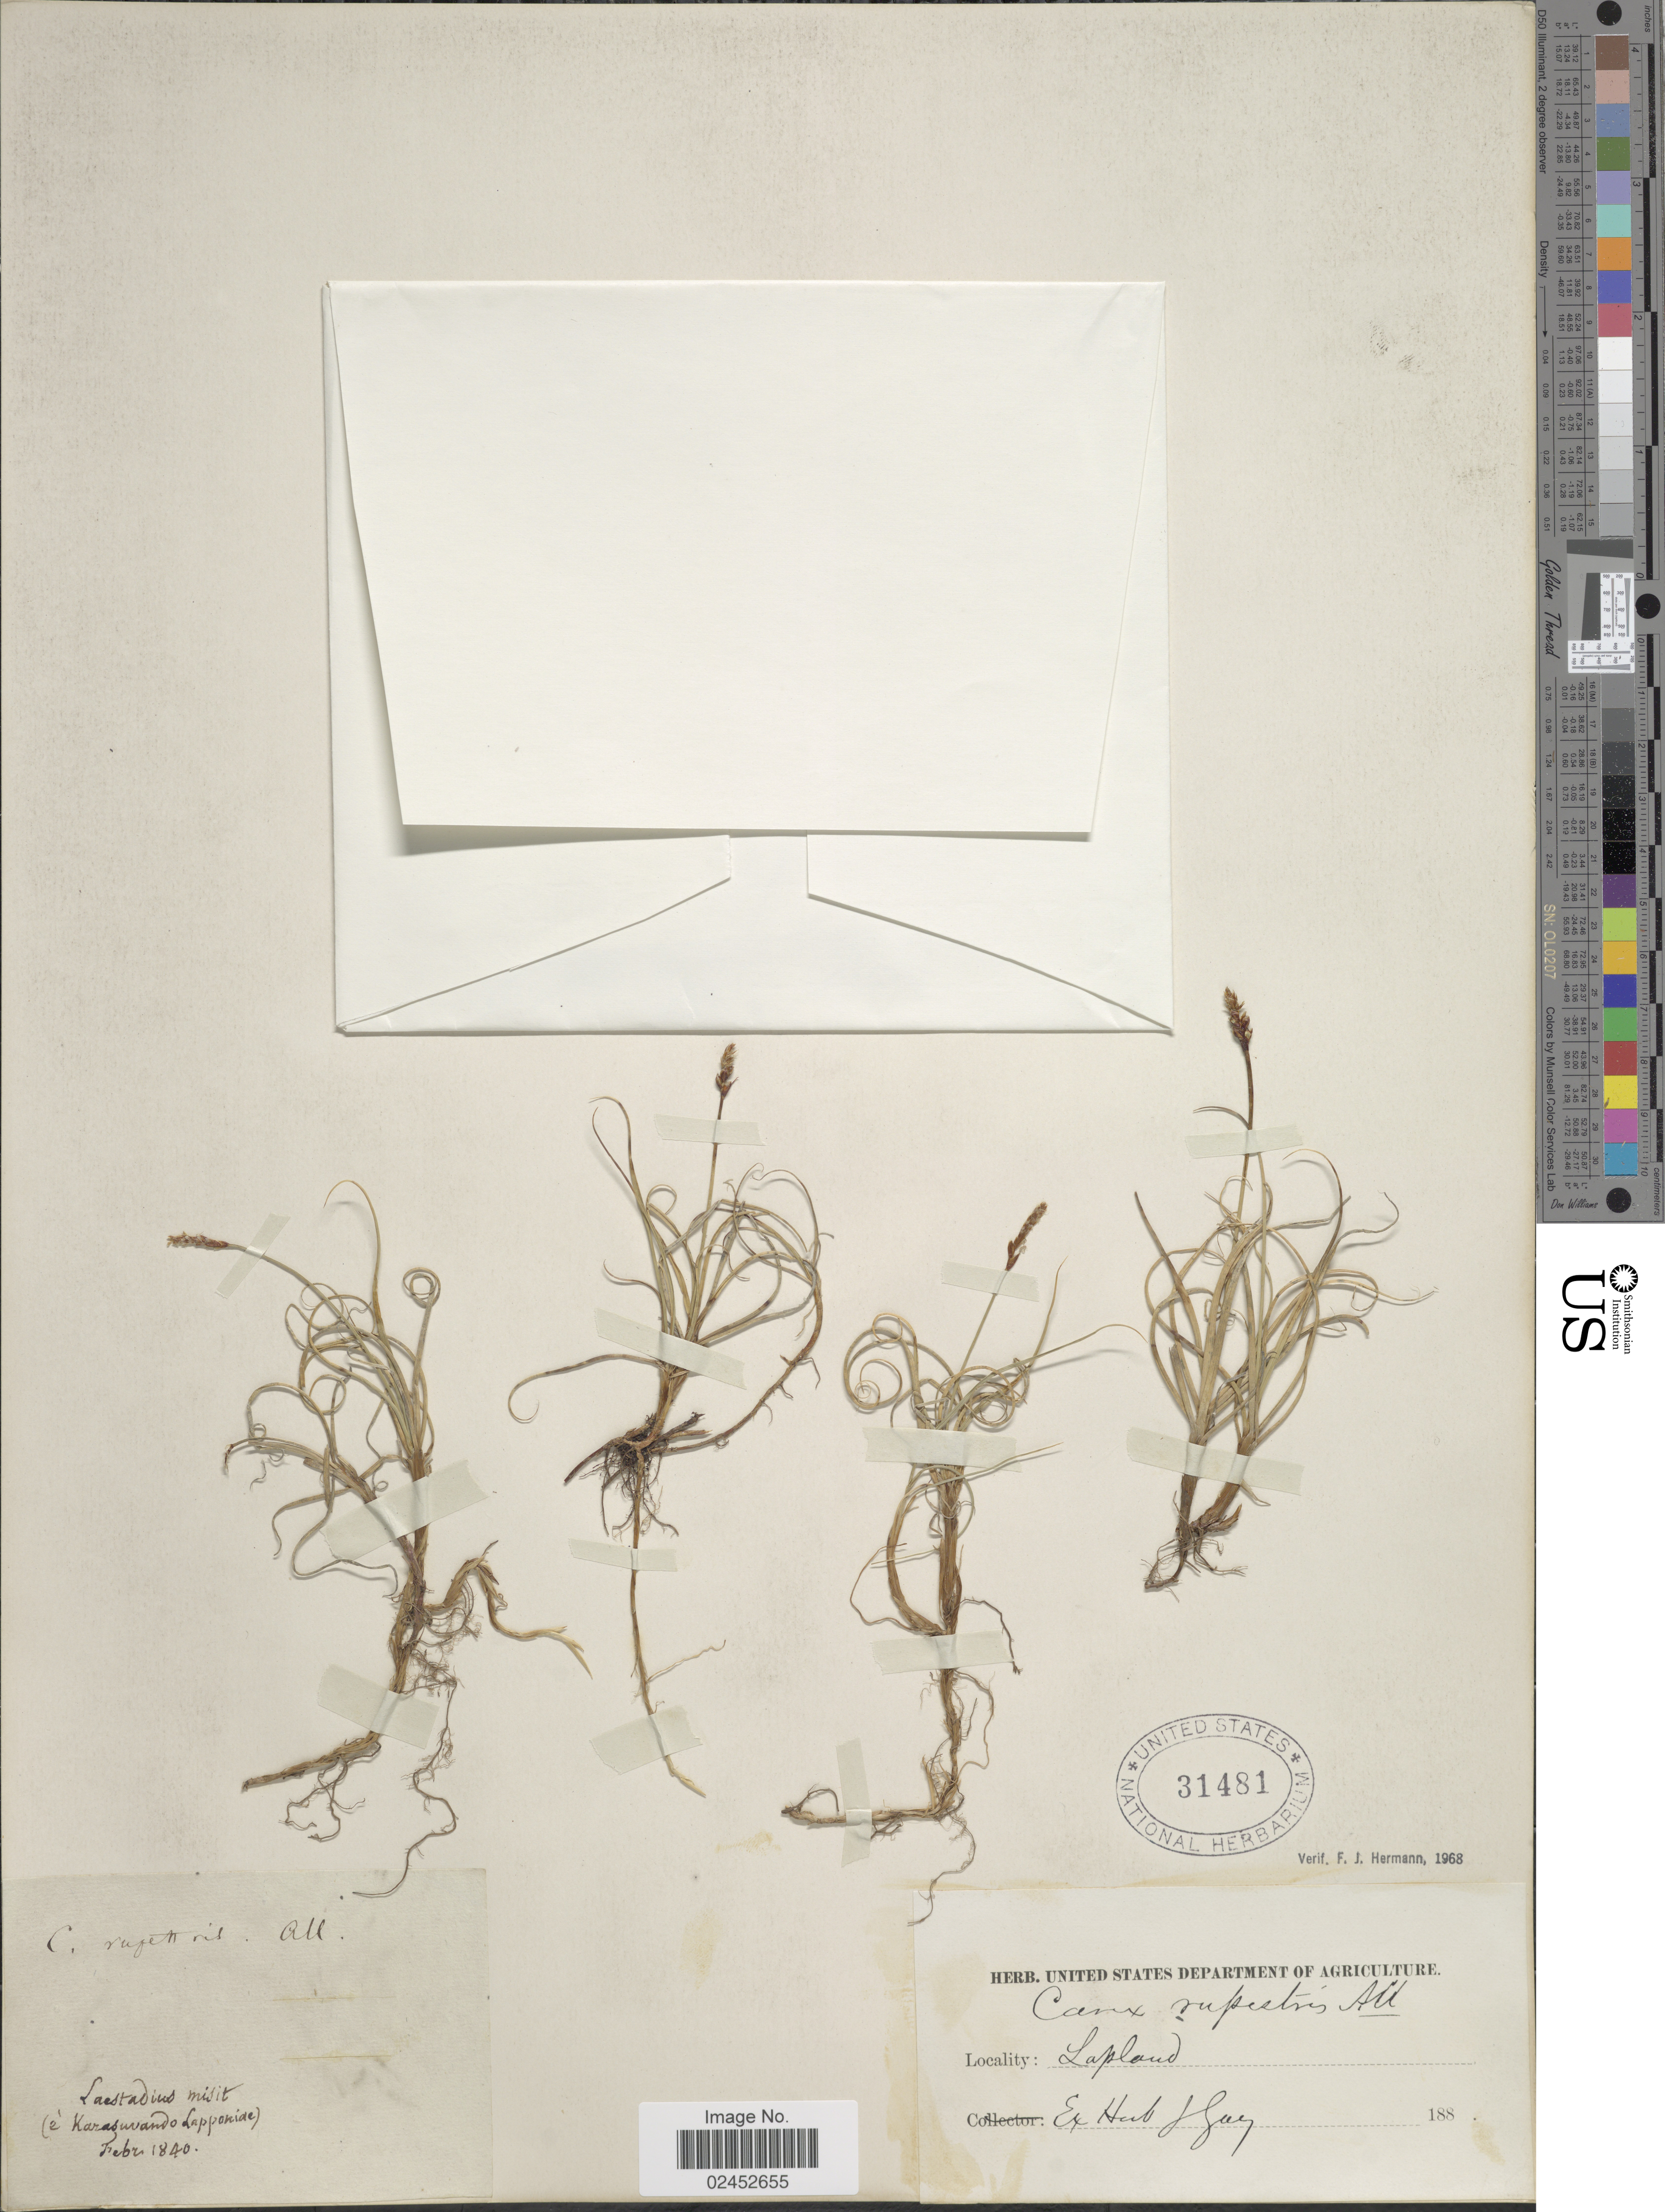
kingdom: Plantae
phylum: Tracheophyta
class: Liliopsida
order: Poales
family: Cyperaceae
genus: Carex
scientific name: Carex rupestris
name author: All.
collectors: ex herb. J. Gay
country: Finland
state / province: Lappi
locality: Lapland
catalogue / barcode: US 31481